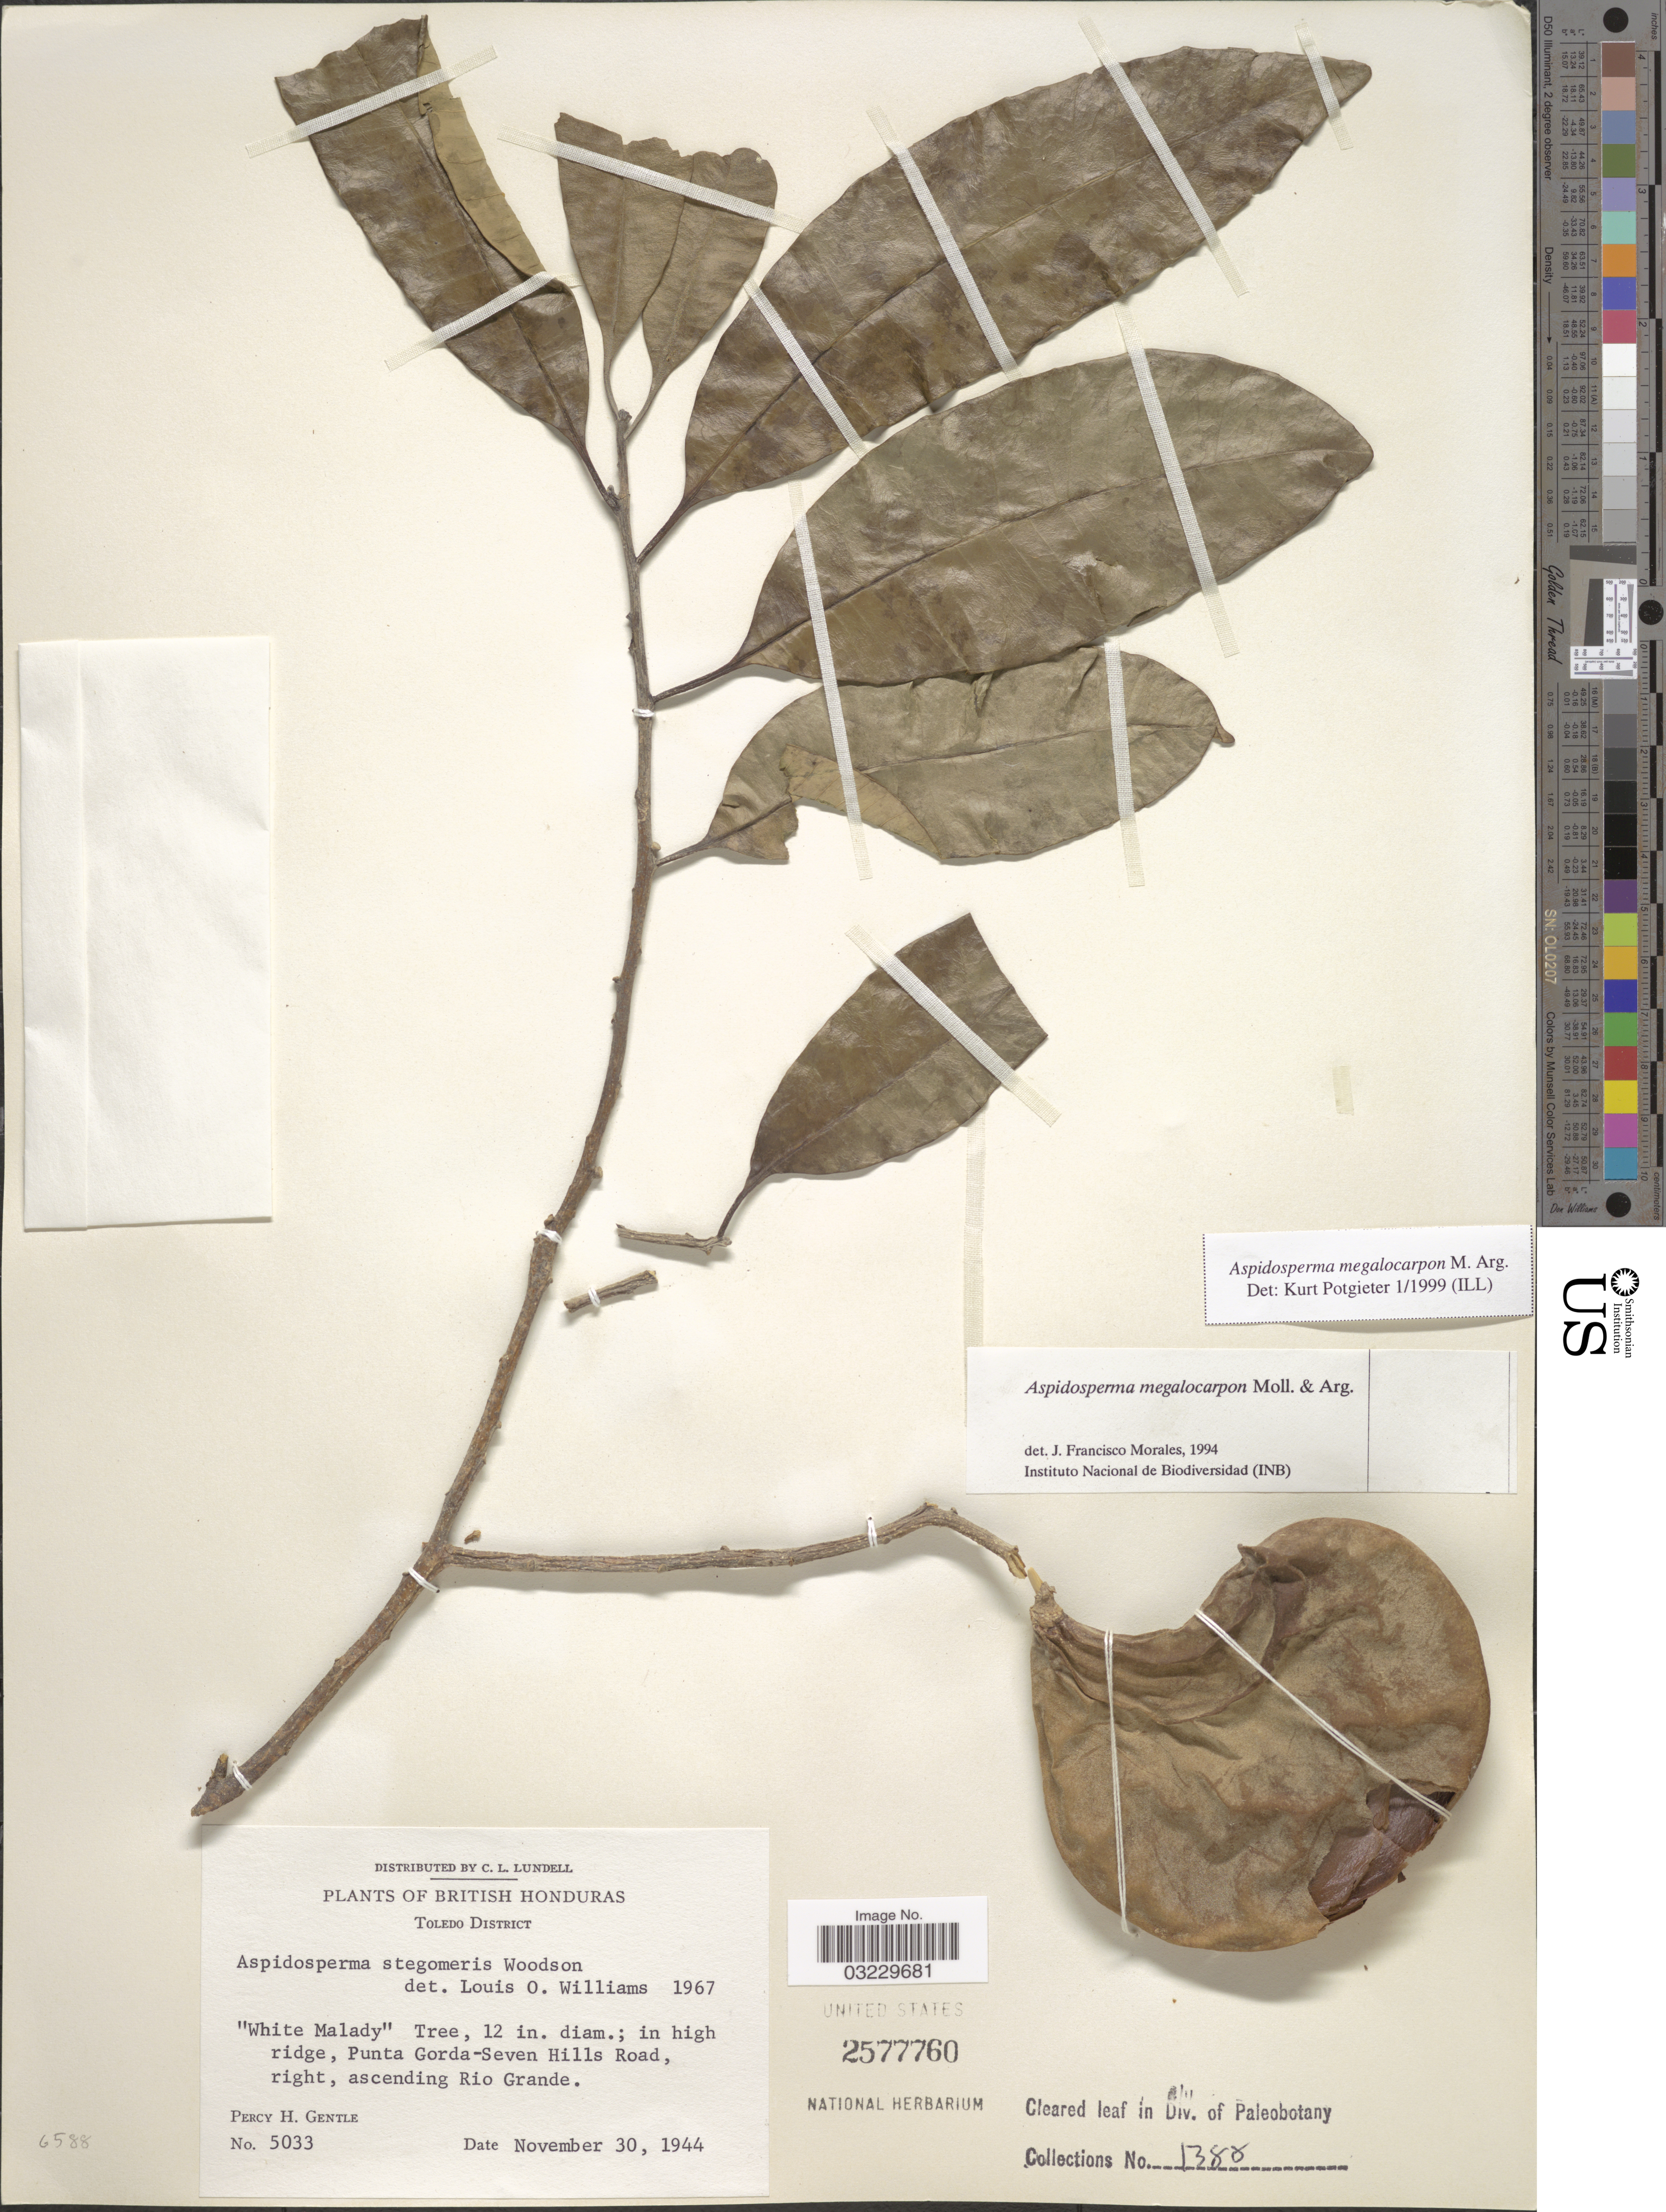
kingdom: Plantae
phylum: Tracheophyta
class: Magnoliopsida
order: Gentianales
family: Apocynaceae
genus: Aspidosperma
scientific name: Aspidosperma megalocarpon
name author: Müll. Arg.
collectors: P. H. Gentle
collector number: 5033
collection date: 1944-11-30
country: Belize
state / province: Toledo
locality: British Honduras. Toledo District. In high ridge, Punta Gorda-Seven Hills Road, right, ascending Rio Grande.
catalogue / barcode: US 2577760